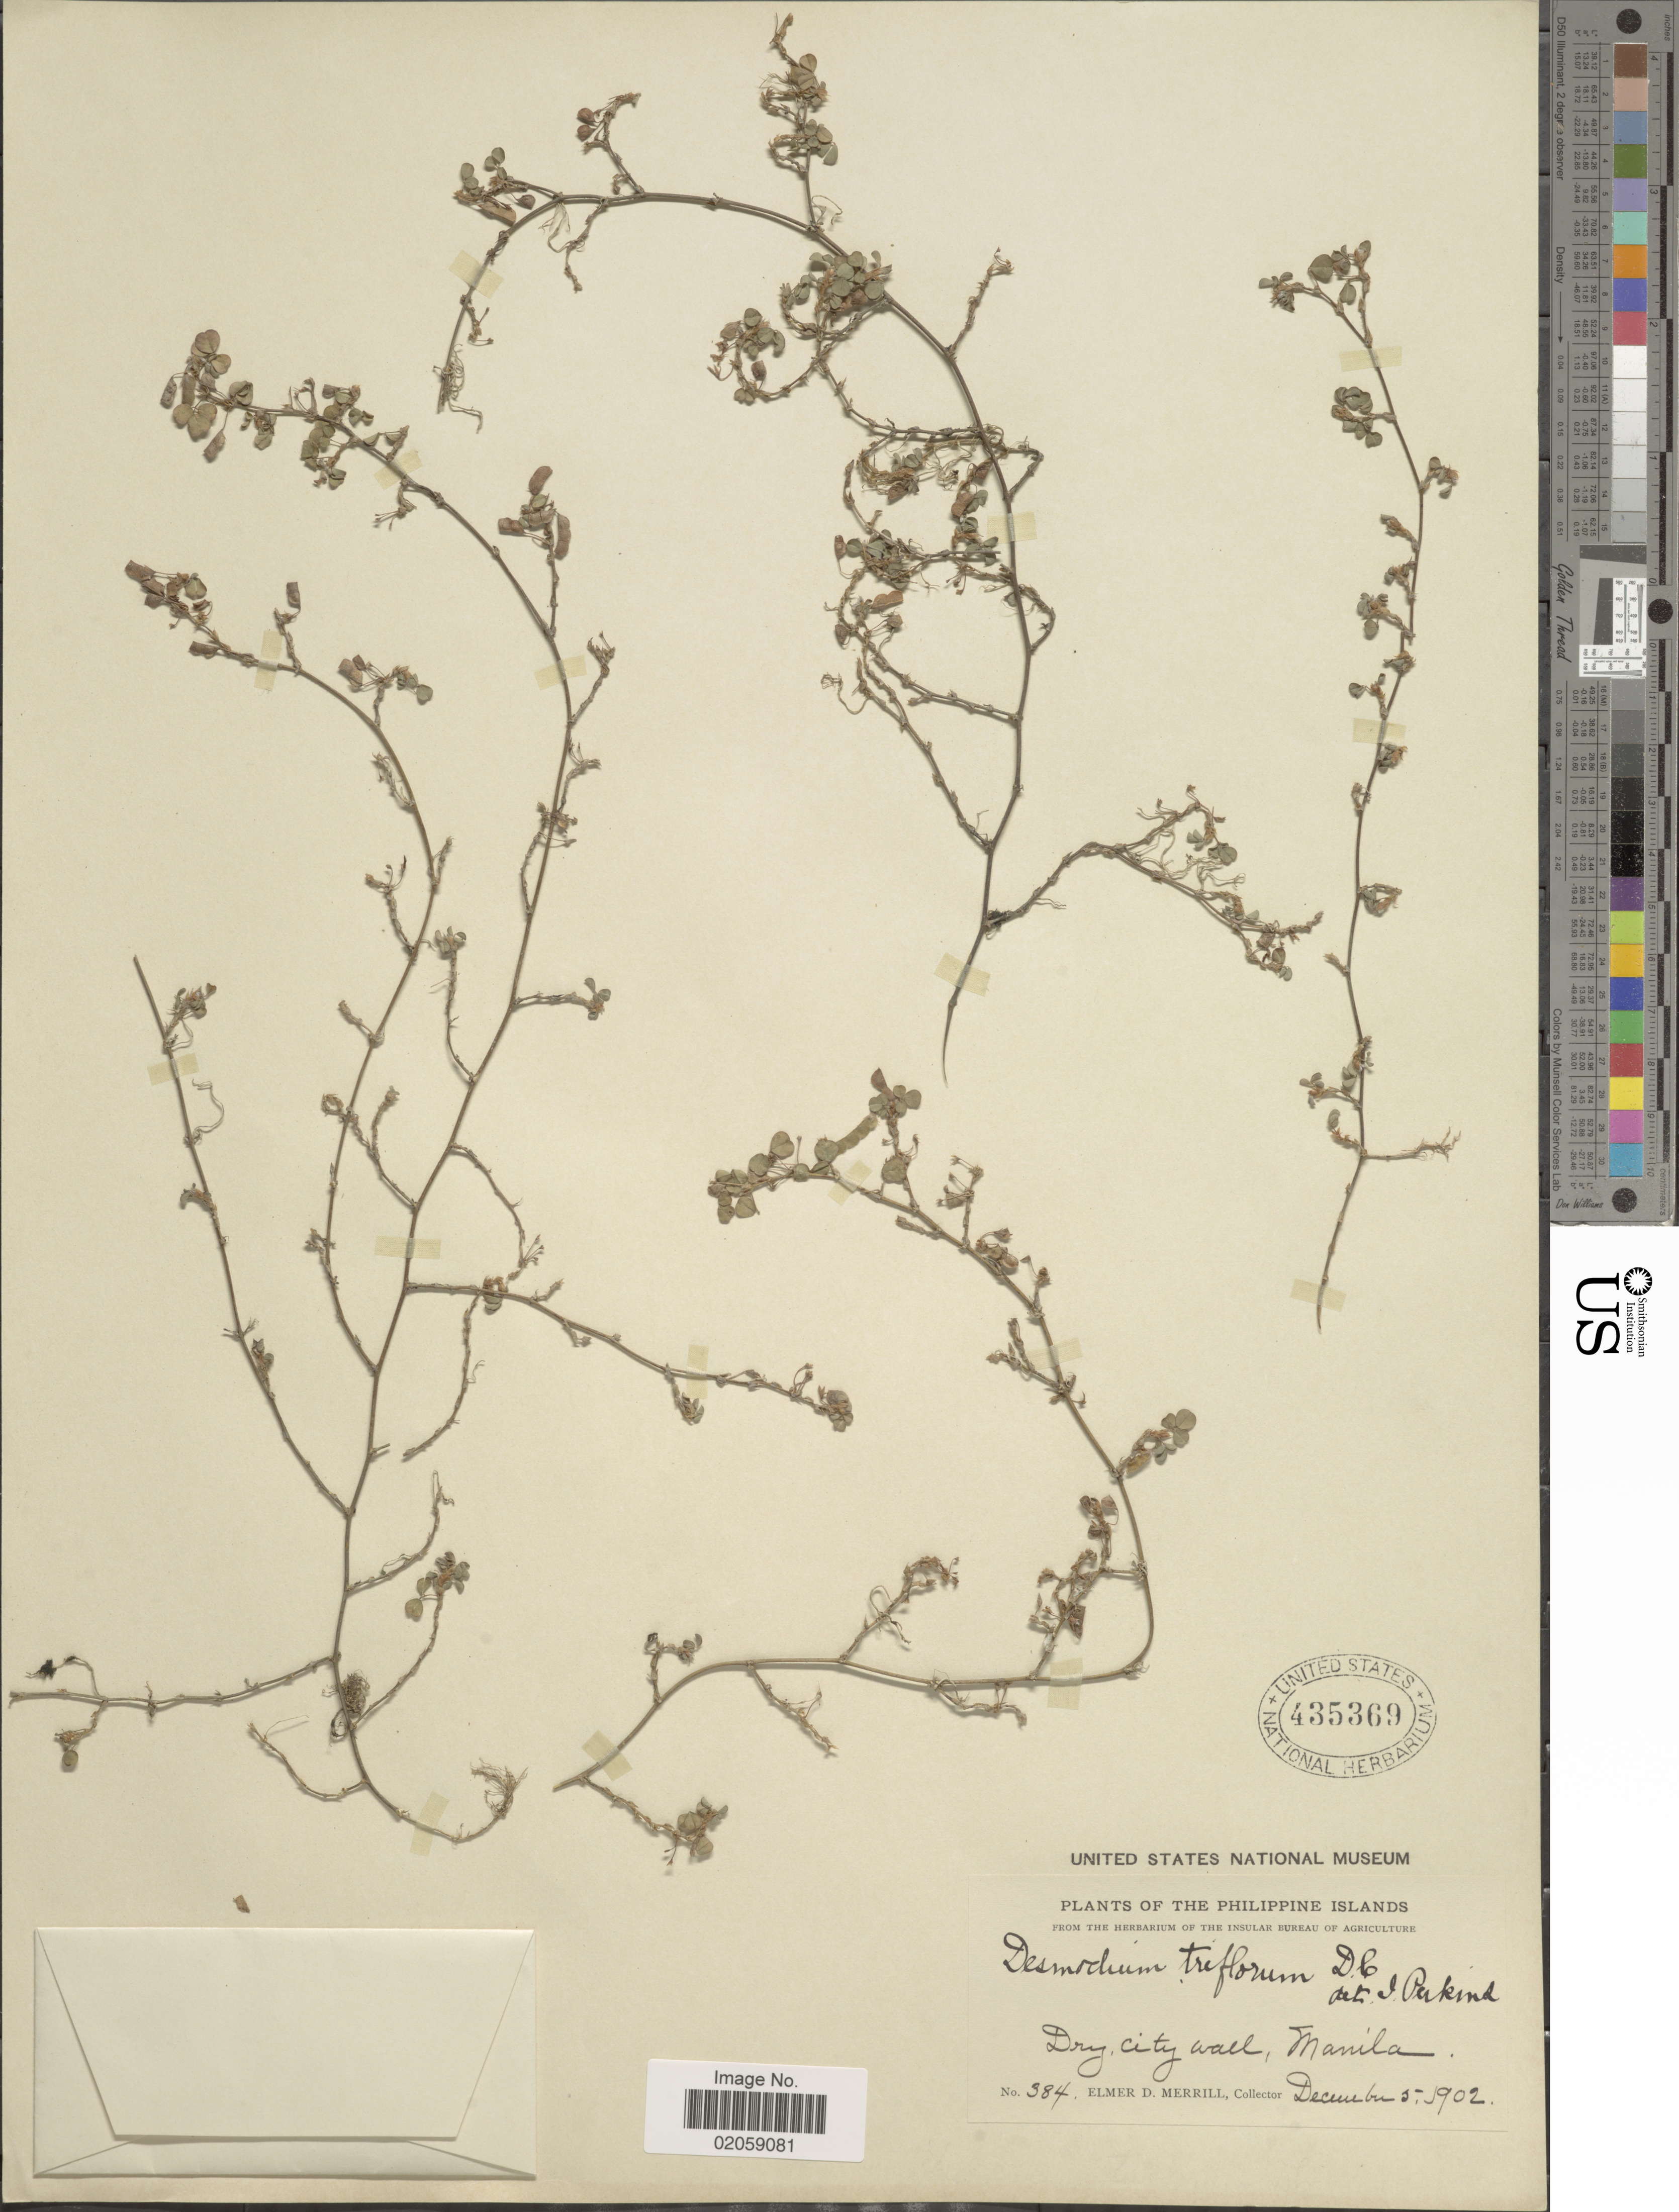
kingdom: Plantae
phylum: Tracheophyta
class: Magnoliopsida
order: Fabales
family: Fabaceae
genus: Grona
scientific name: Grona triflora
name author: (L.) H. Ohashi & K. Ohashi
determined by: Strong, Mark T., (BOT), Smithsonian Institution - National Museum of Natural History (UNITED STATES)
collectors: E. D. Merrill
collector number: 384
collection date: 1902-12-05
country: Philippines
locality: Philippine Islands. Dry, city wall, Manila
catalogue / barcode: US 435369